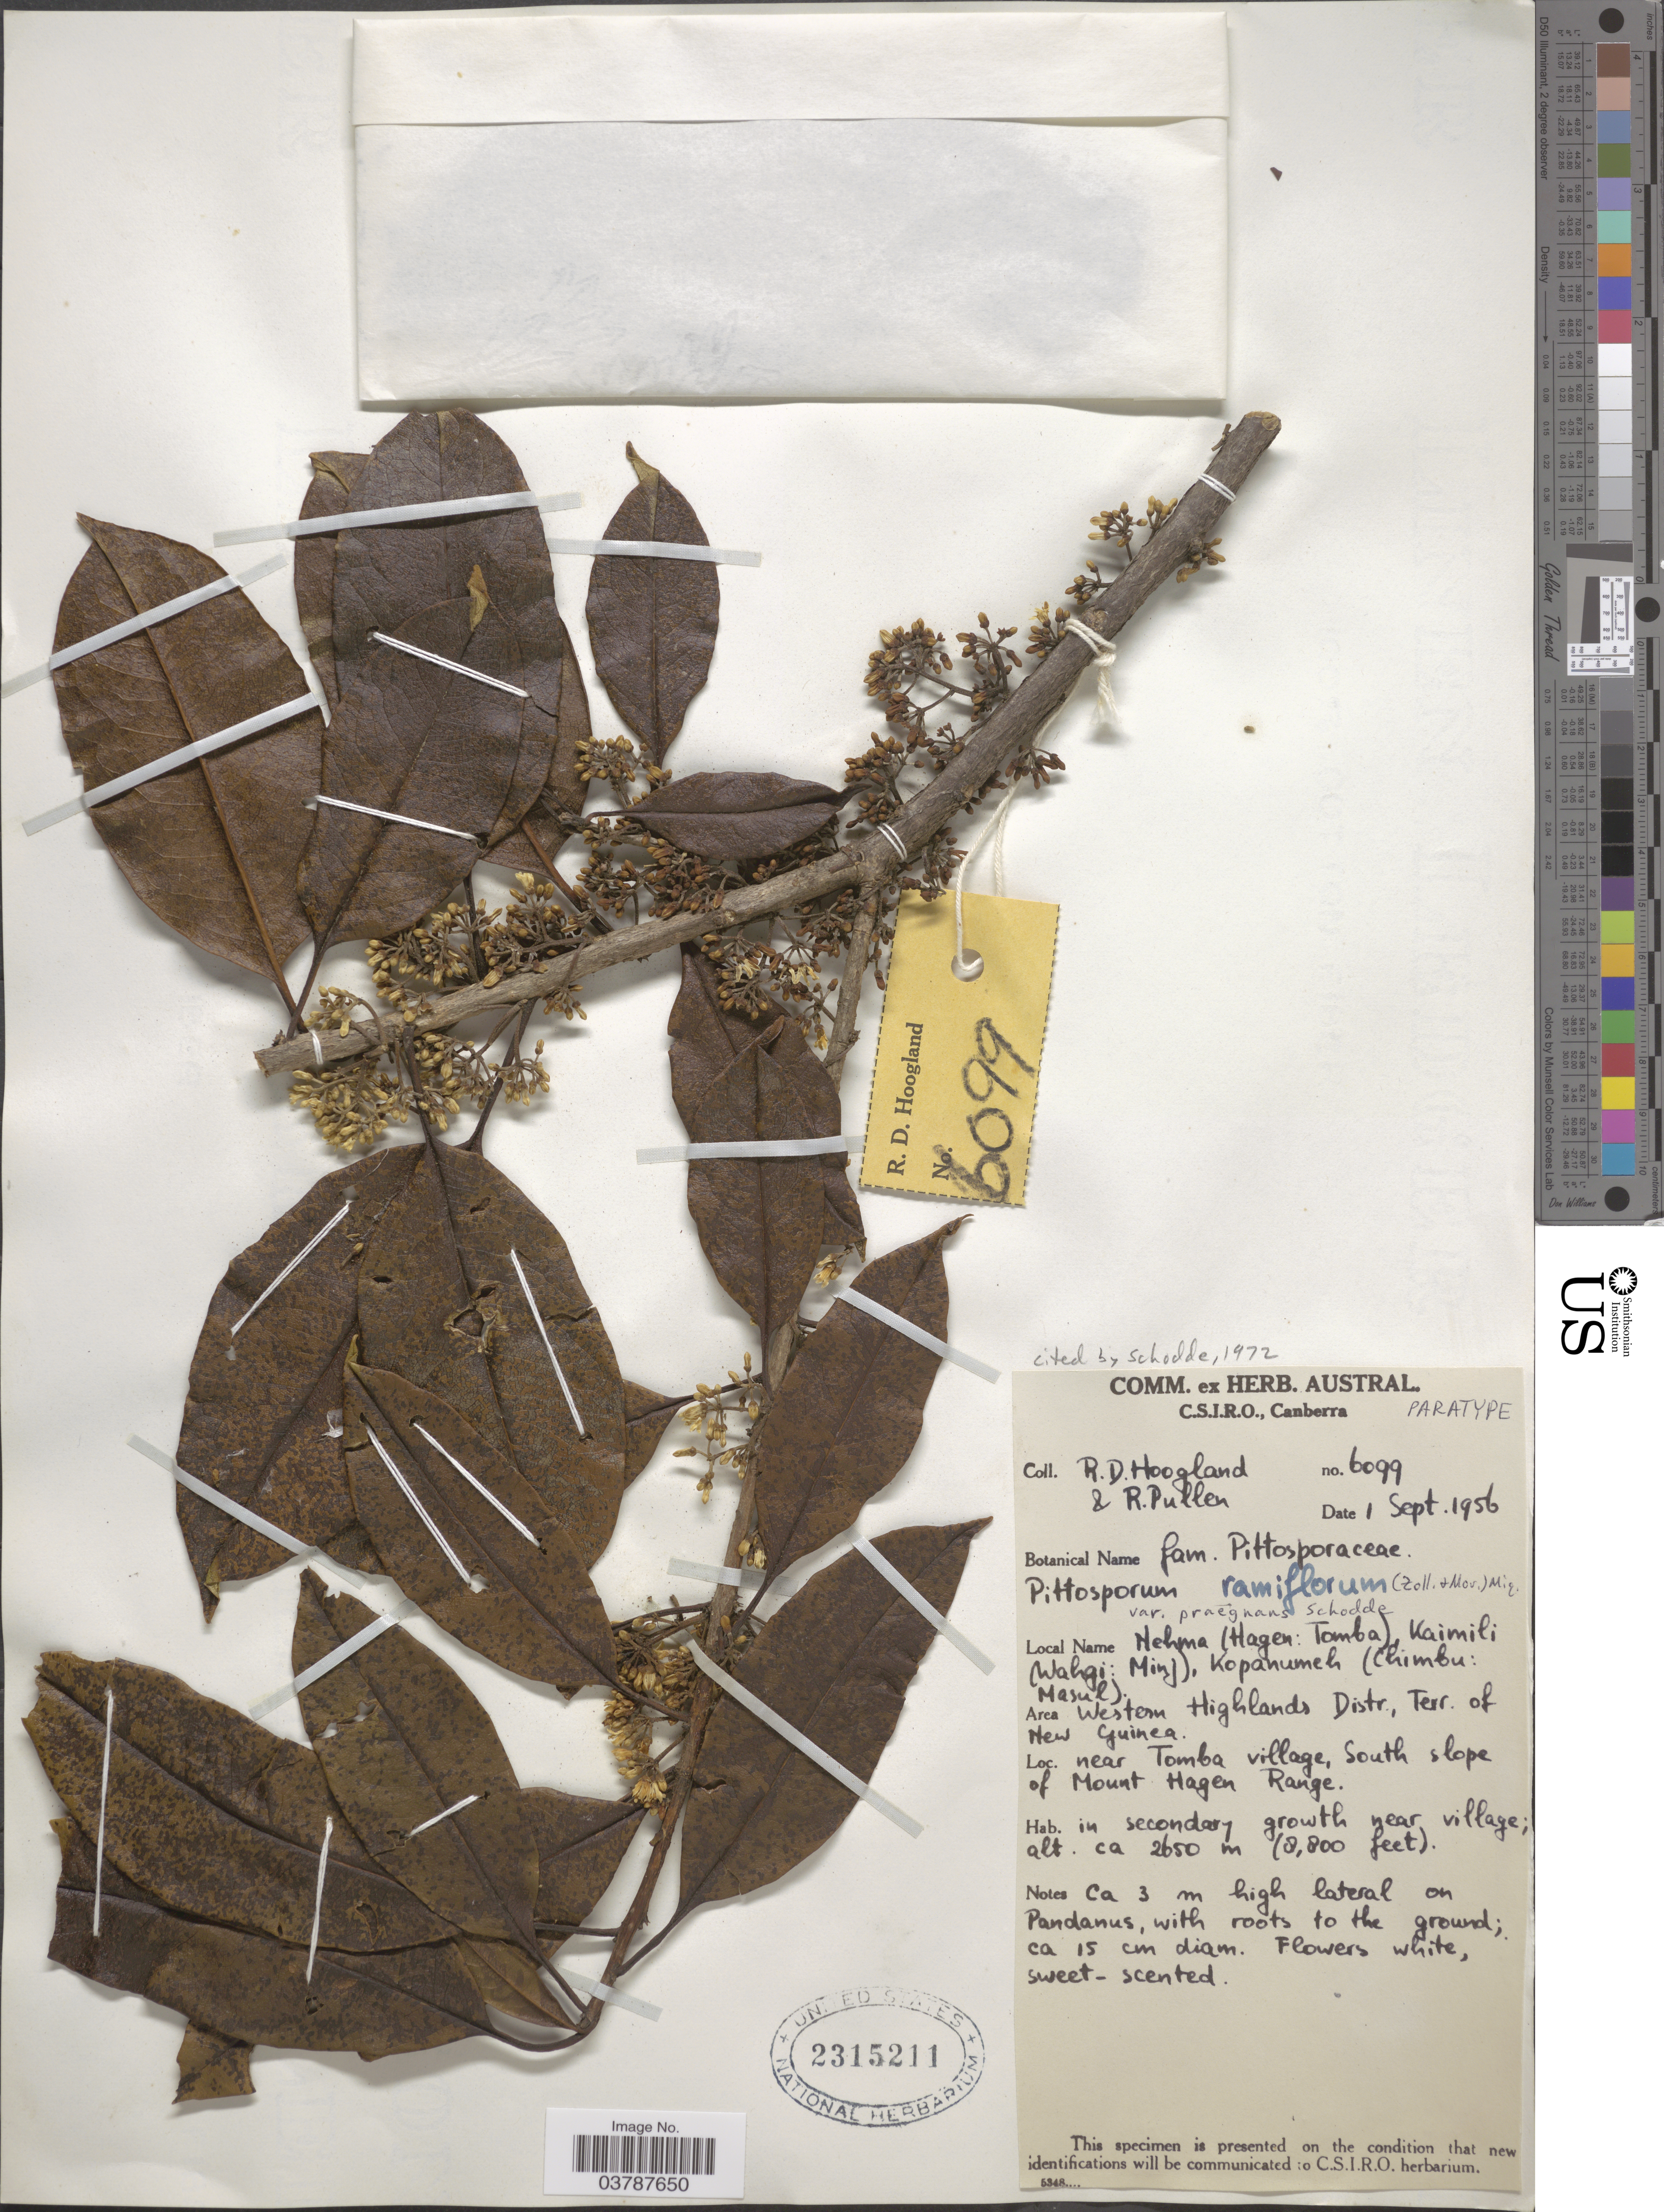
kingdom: Plantae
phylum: Tracheophyta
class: Magnoliopsida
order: Apiales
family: Pittosporaceae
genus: Pittosporum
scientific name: Pittosporum ramiflorum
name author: (Zoll. & Mor.) Zoll.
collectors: R. D. Hoogland & R. Pullen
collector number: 6099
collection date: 1956-09-01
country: Papua New Guinea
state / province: Western Highlands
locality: Area Western Highlands Distr., Terr of New Guinea. Near Tomba village, South slope of Mount Hagen Range.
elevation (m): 2650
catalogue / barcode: US 2315211